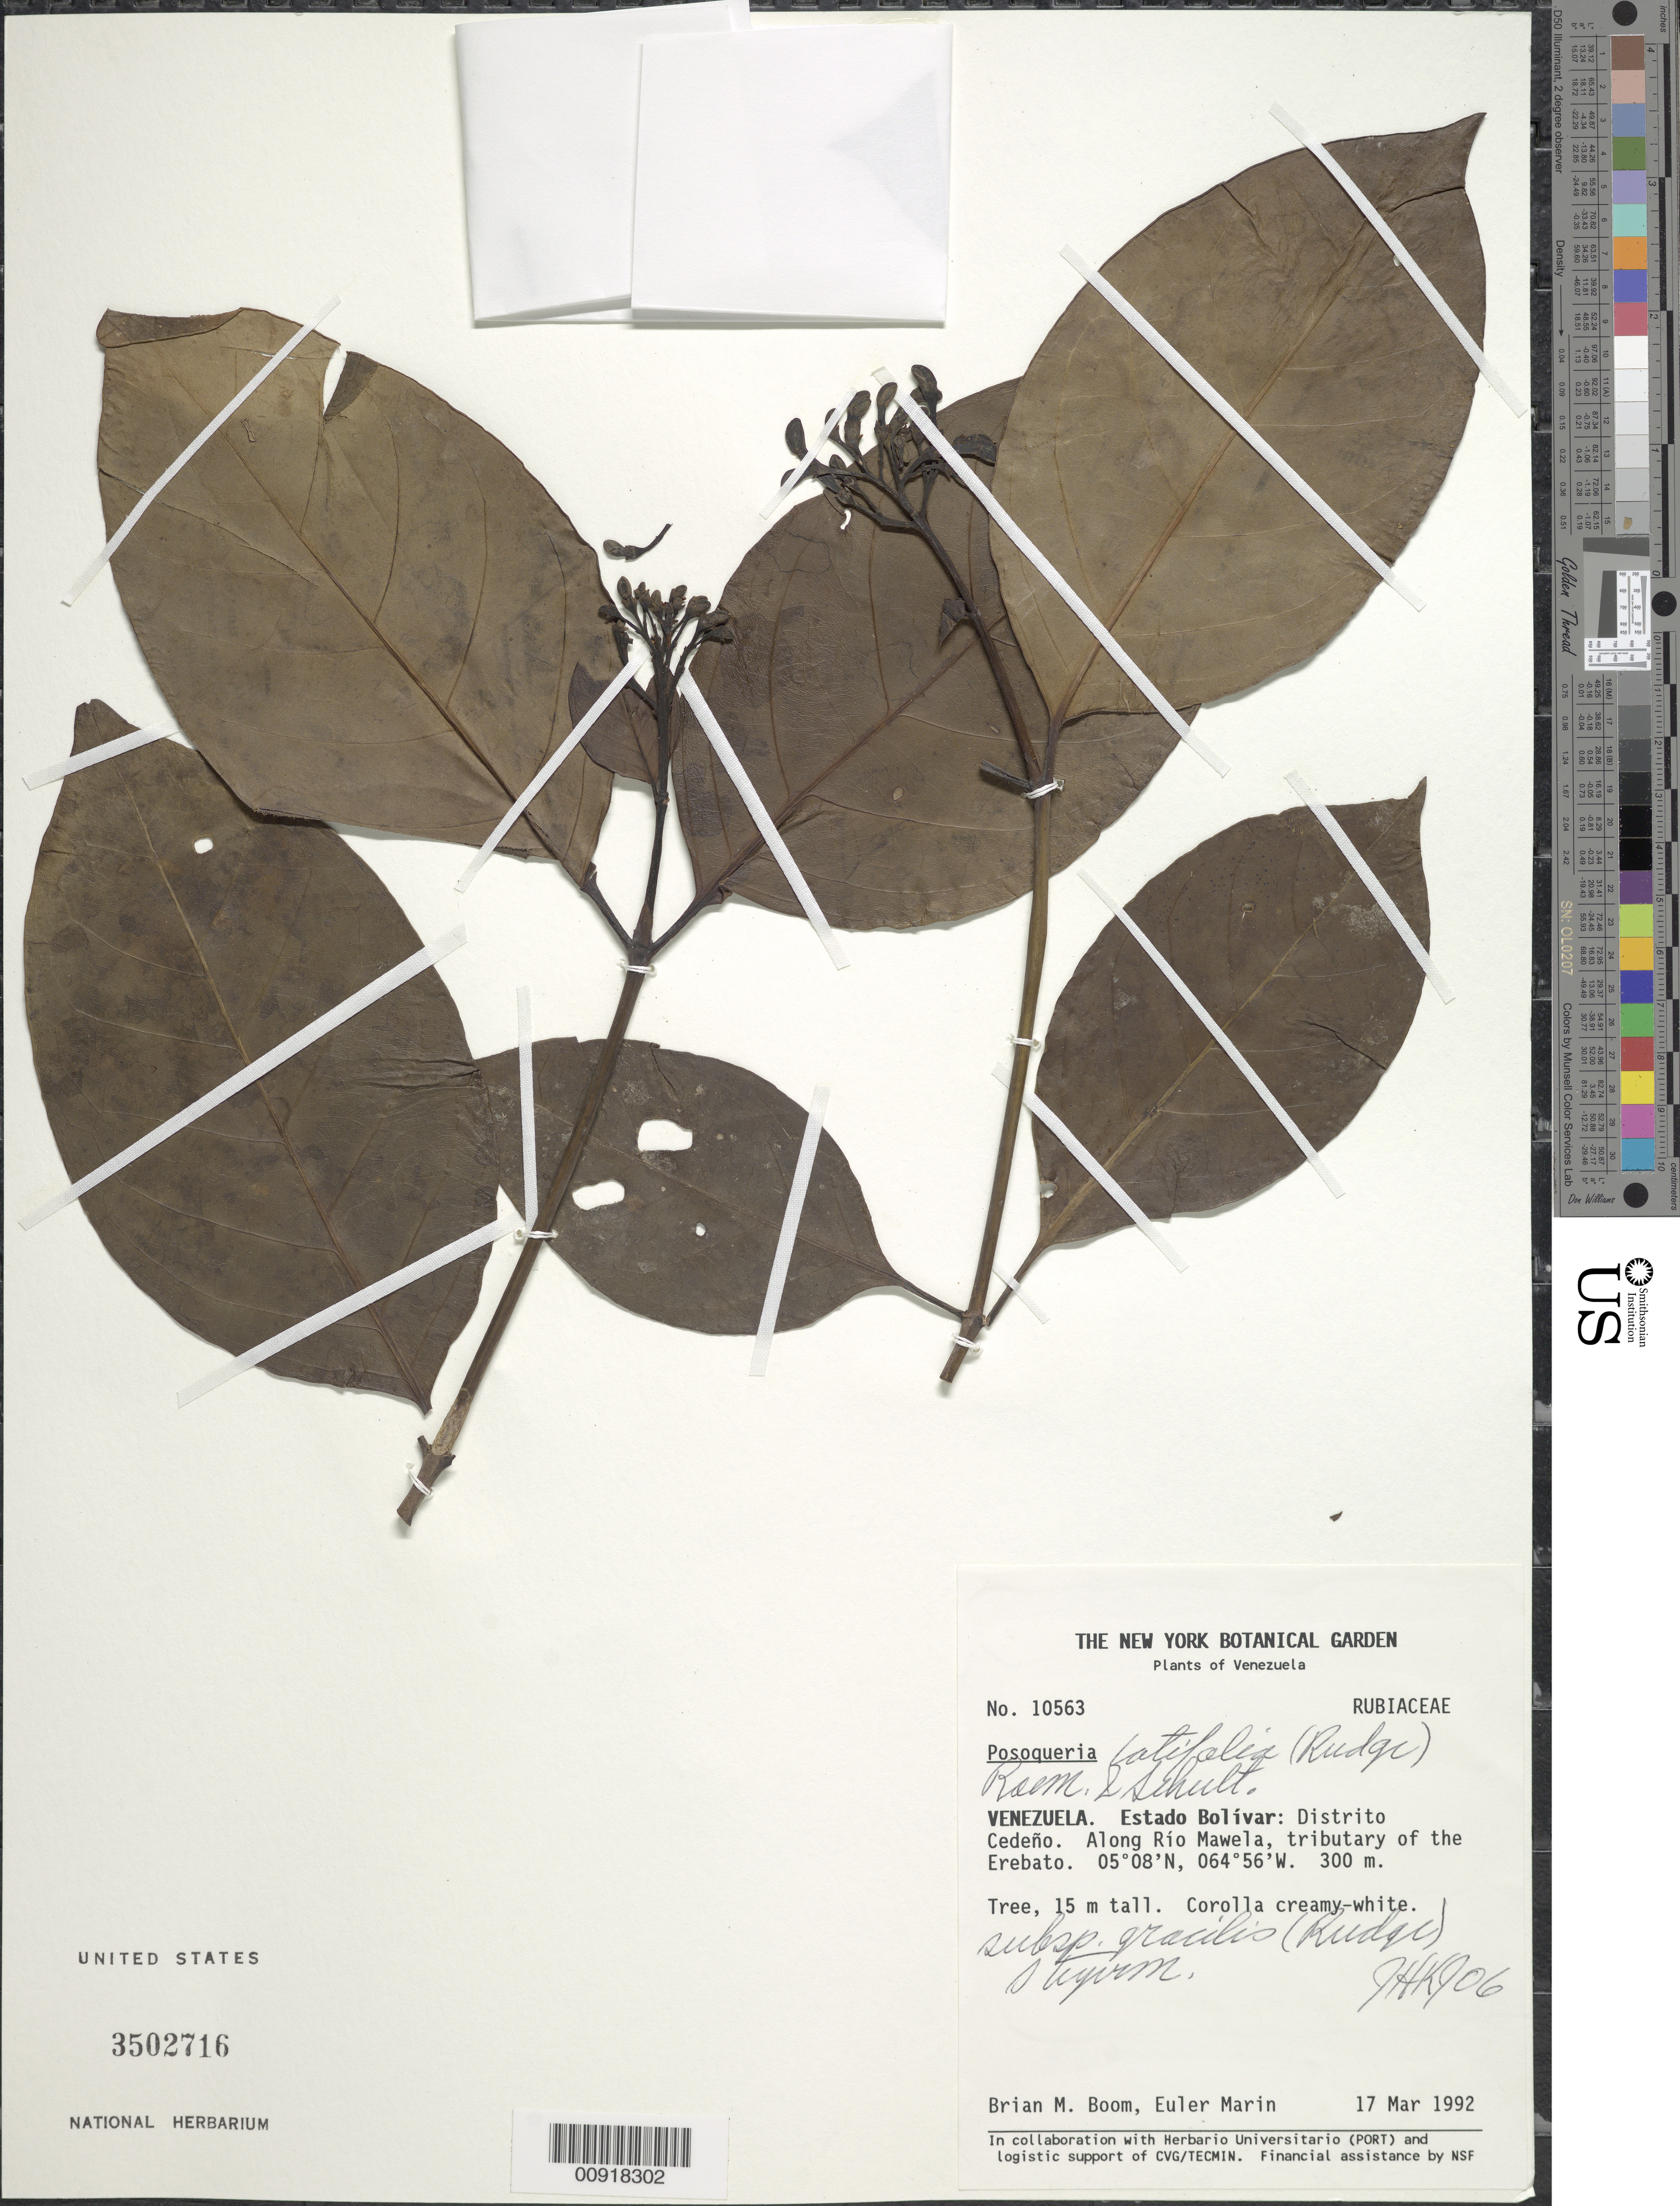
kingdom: Plantae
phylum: Tracheophyta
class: Magnoliopsida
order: Gentianales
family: Rubiaceae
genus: Posoqueria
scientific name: Posoqueria latifolia subsp. gracilis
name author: (Rudge) Steyerm.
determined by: Kirkbride, J. H.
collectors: B. M. Boom & E. Marin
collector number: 10563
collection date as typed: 17-Mar-92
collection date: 1992-03-17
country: Venezuela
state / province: Bolívar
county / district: Cedeño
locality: Río Mawela, tributary of the Río Erebato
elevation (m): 300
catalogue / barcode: US 3502716